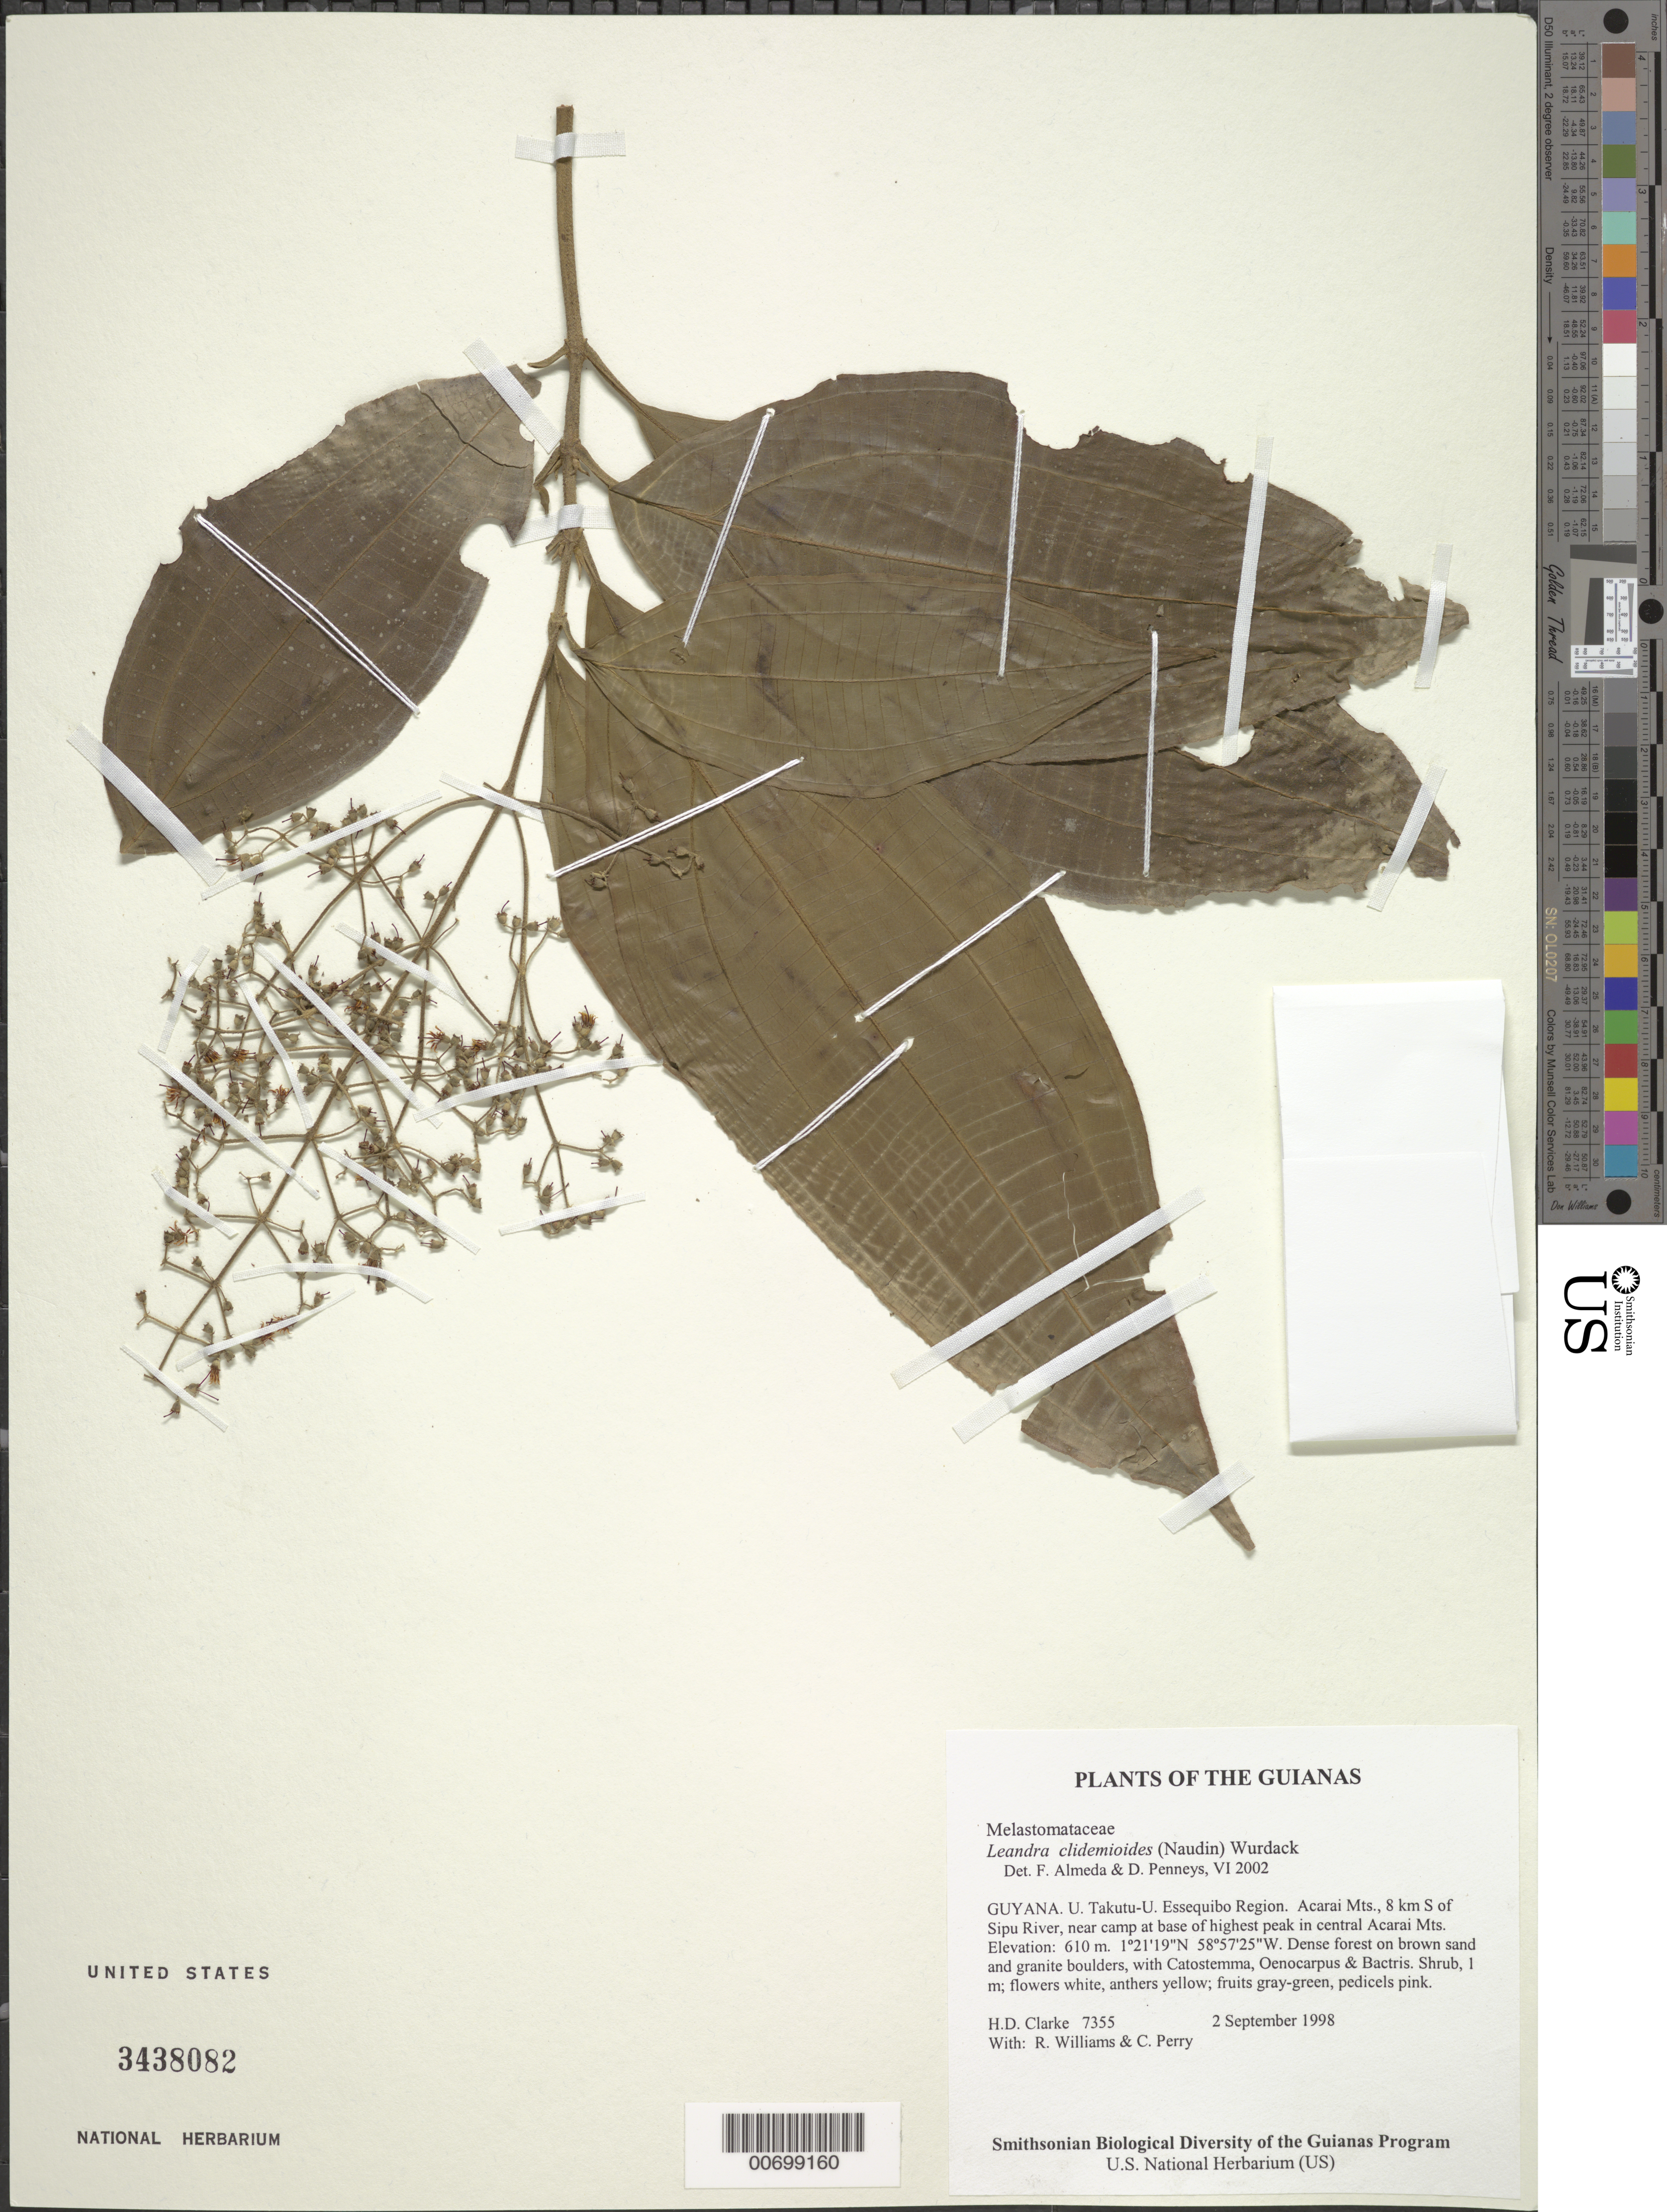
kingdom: Plantae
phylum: Tracheophyta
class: Magnoliopsida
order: Myrtales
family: Melastomataceae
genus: Leandra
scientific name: Leandra clidemioides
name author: (Naudin) Wurdack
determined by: Almeda, F.; Penneys, D. S.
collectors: H. D. Clarke, R. Williams & C. Perry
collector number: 7355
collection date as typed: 2 September 1998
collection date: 1998-09-02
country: Guyana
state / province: U. Takutu-U. Essequibo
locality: Acarai Mts., 8 km S of Sipu River, near camp at base of highest peak in central Acarai Mts.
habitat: Dense forest on brown sand and granite boulders, with Catostemma, Oenocarpus & Bactris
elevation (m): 610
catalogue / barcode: US 3438082